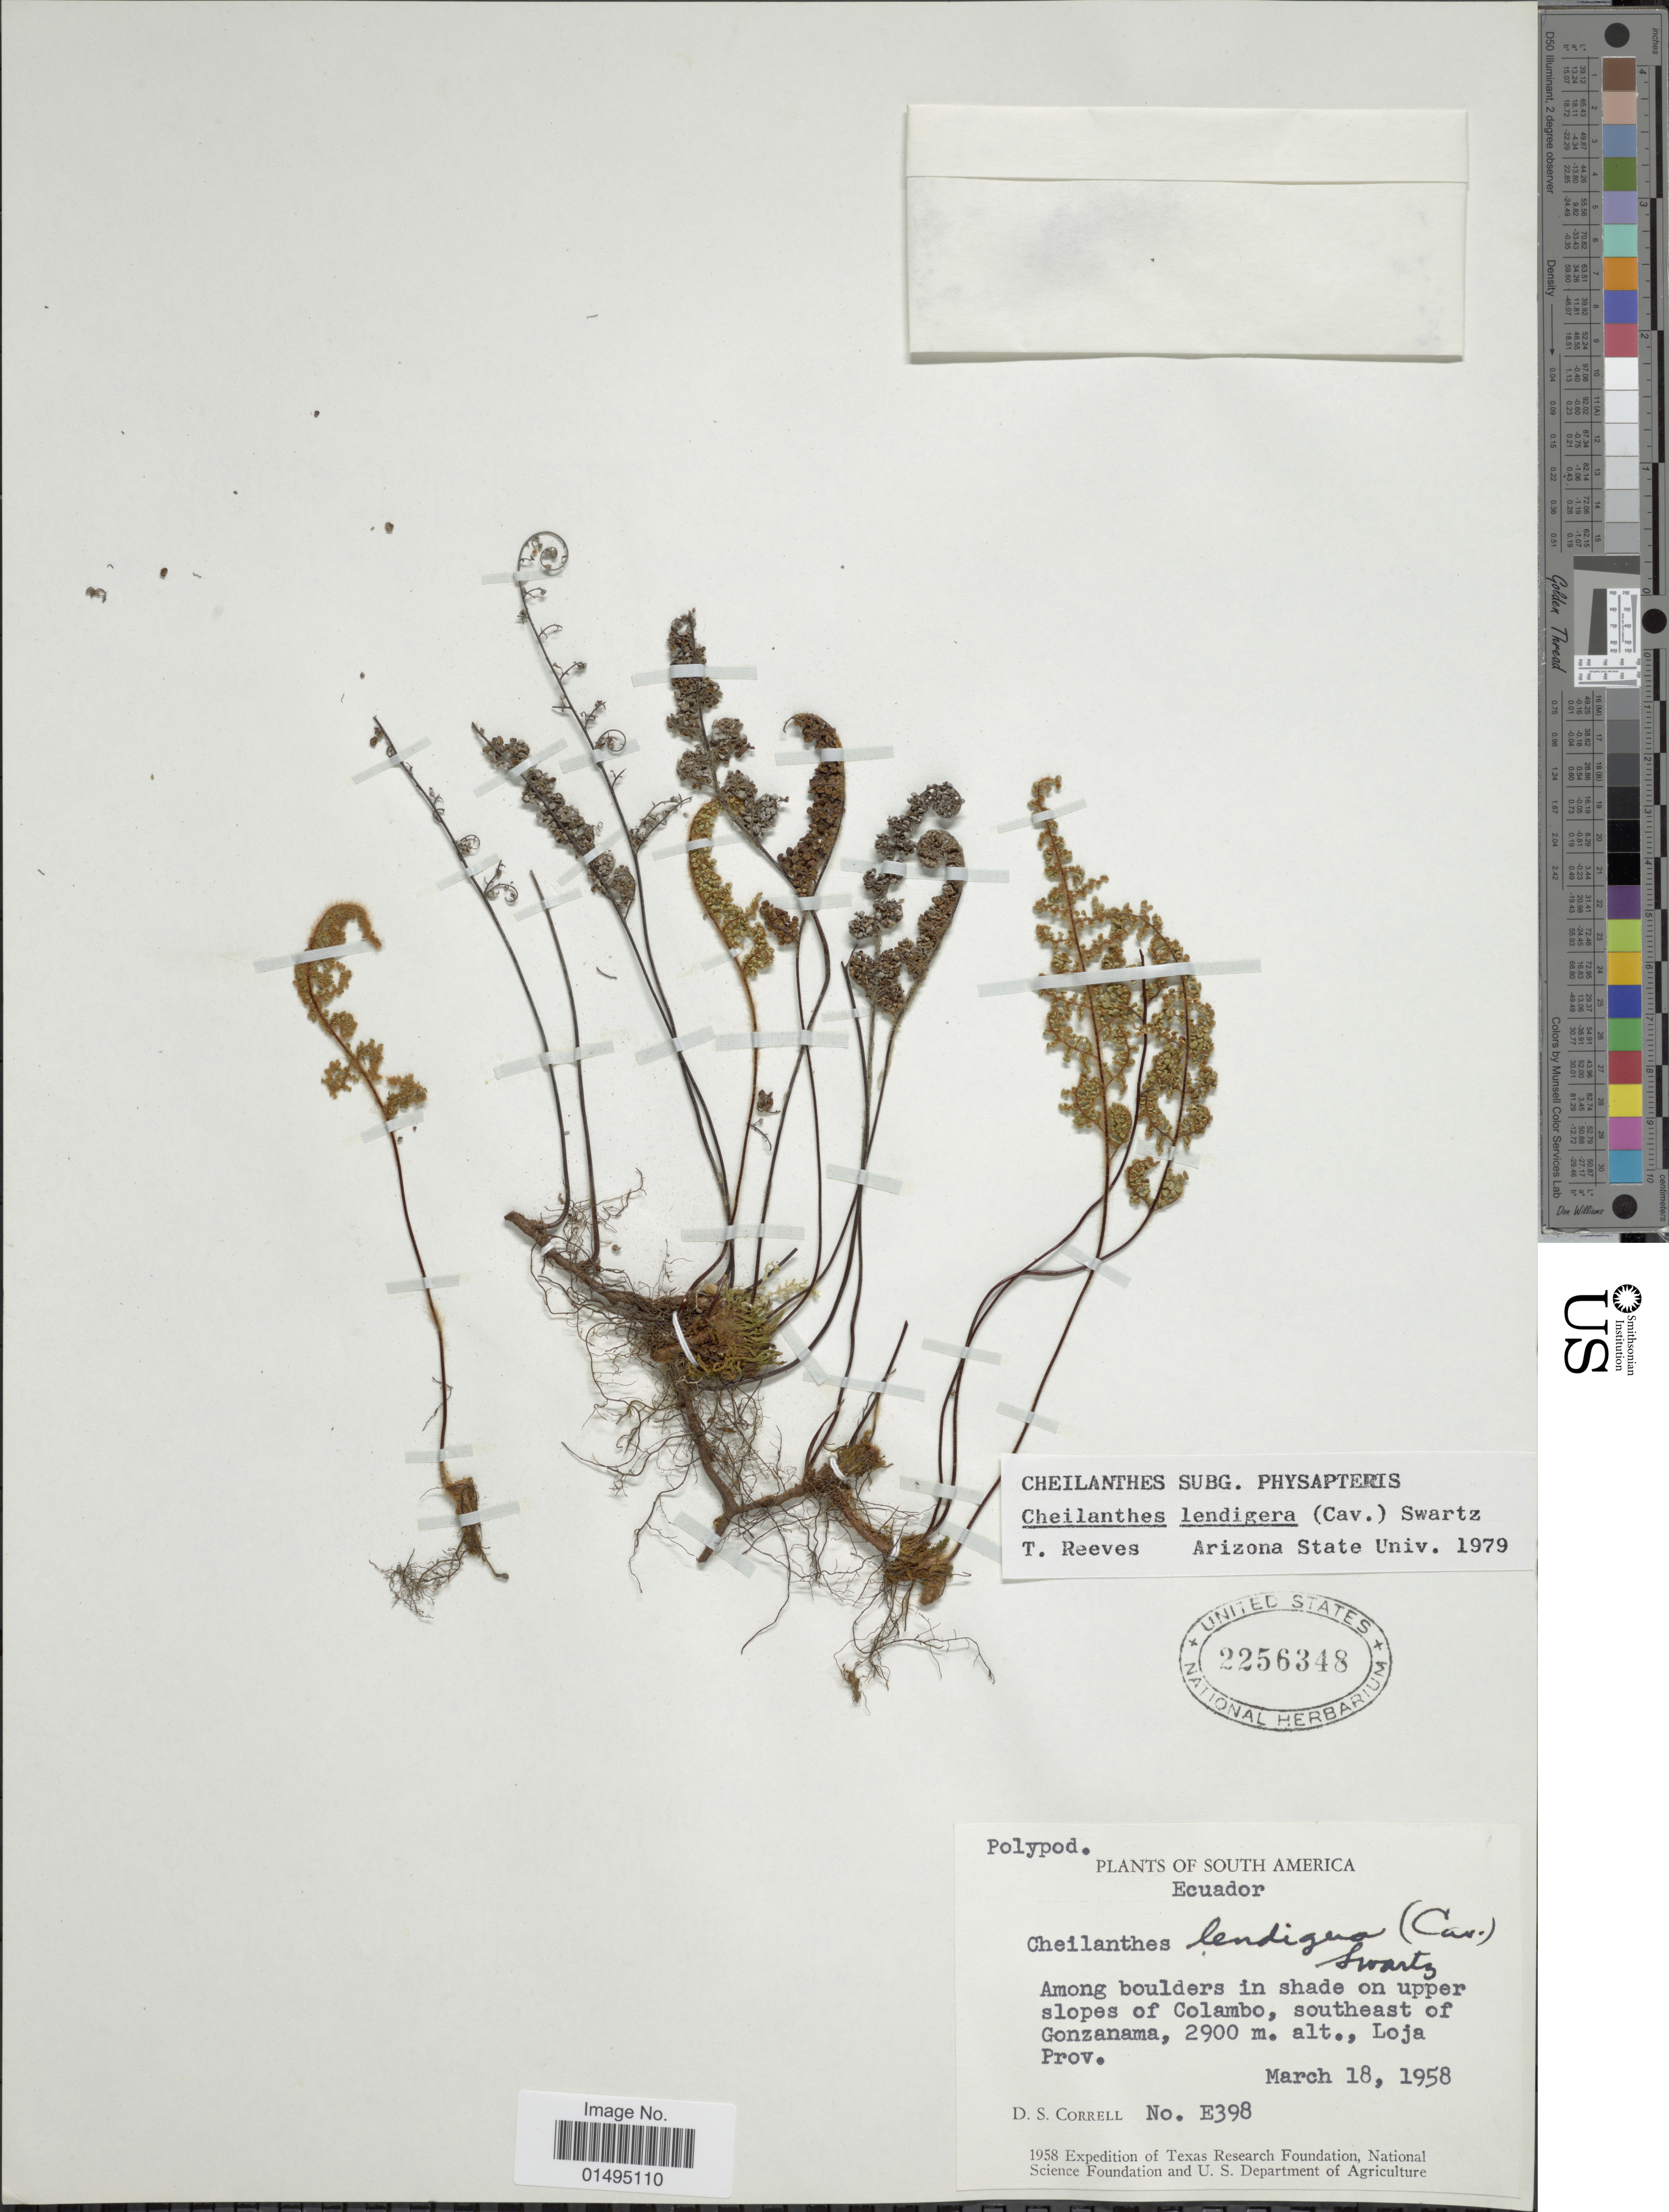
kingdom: Plantae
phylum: Tracheophyta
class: Polypodiopsida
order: Polypodiales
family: Pteridaceae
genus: Myriopteris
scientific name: Myriopteris lendigera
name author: (Cav.) J. Sm.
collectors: D. S. Correll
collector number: E398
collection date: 1958-03-18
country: Ecuador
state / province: Loja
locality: Ecuador, among boulders in shade on upper slopes of Colambo, southeast of Gonzanama, Loja Prov. South America.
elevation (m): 2900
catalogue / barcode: US 2256348